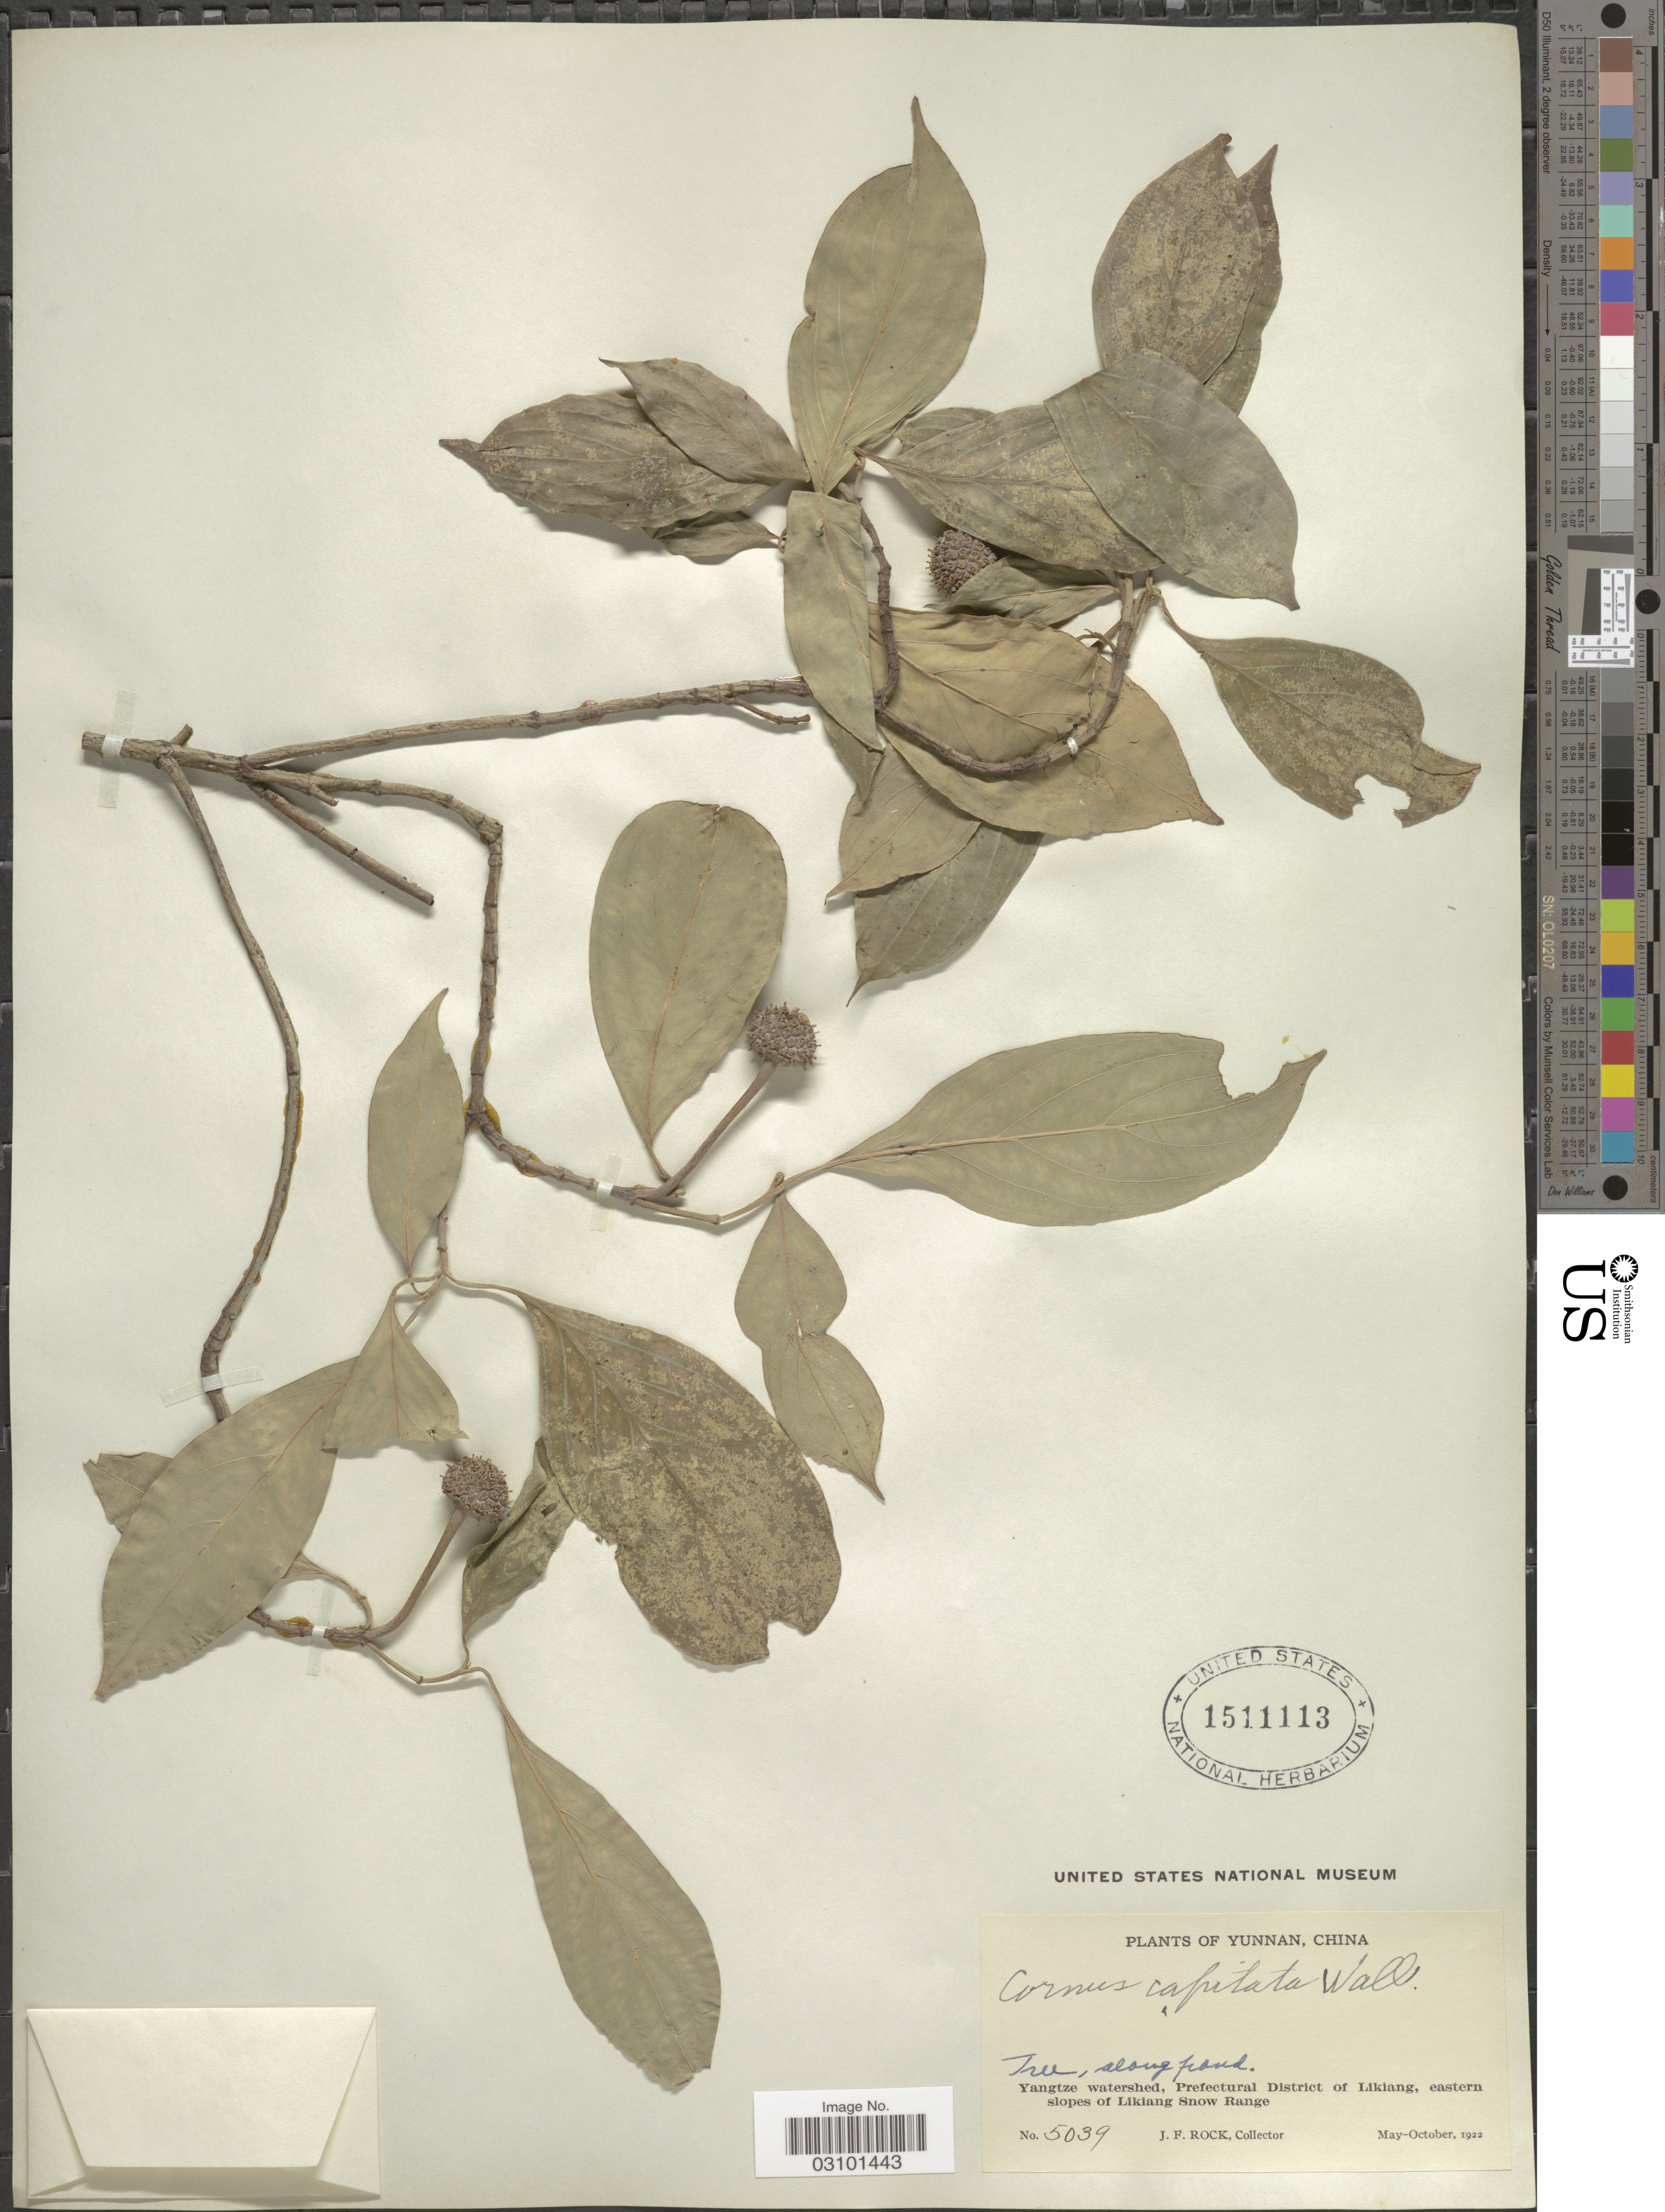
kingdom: Plantae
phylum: Tracheophyta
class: Magnoliopsida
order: Cornales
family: Cornaceae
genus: Cornus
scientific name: Cornus capitata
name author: Wall.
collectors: J. Rock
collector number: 5039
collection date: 1922-05/1922-10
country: China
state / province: Yunnan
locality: Yangtze watershed, Prefectural District of Likiang, eastern slopes of Likiang Snow Range.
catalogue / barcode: US 1511113